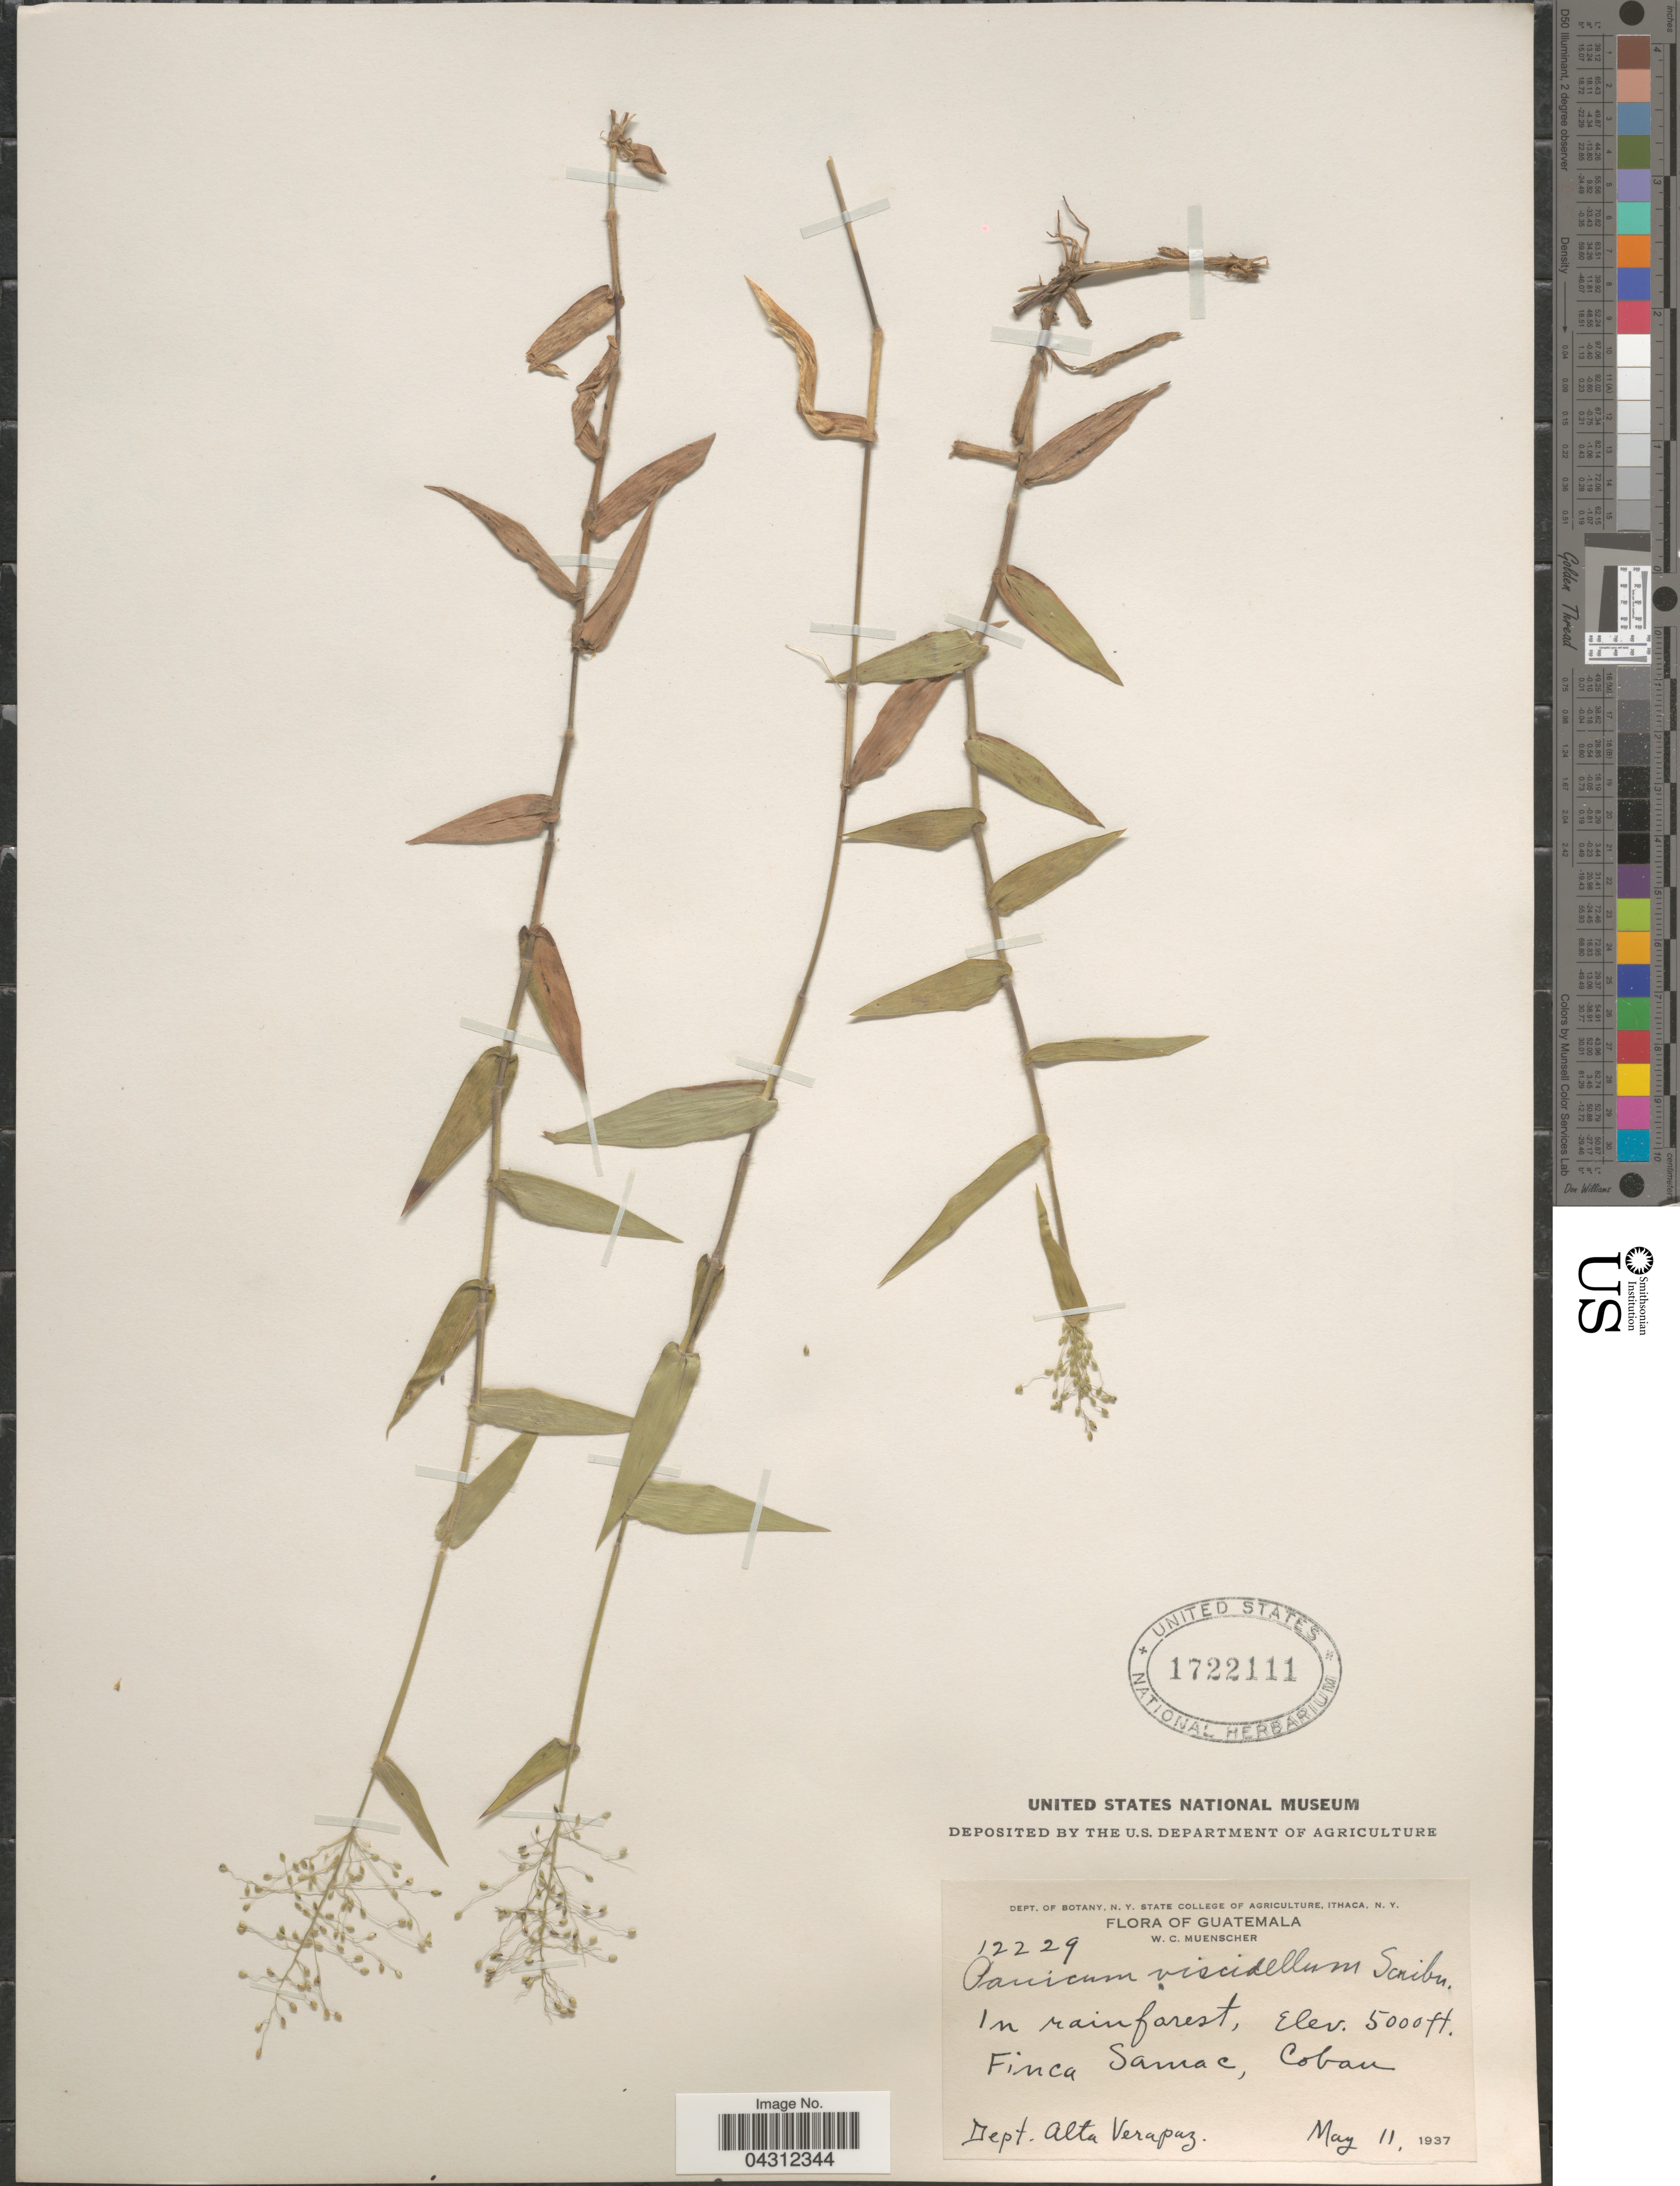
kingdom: Plantae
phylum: Tracheophyta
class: Liliopsida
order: Poales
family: Poaceae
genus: Dichanthelium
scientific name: Dichanthelium viscidellum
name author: (Scribn.) Gould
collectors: W. Muenscher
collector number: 12229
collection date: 1937-05-11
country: Guatemala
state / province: Alta Verapaz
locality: In rainforest, Finca Samac, Coban. Dept. Alta Verapaz.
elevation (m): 1524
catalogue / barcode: US 1722111